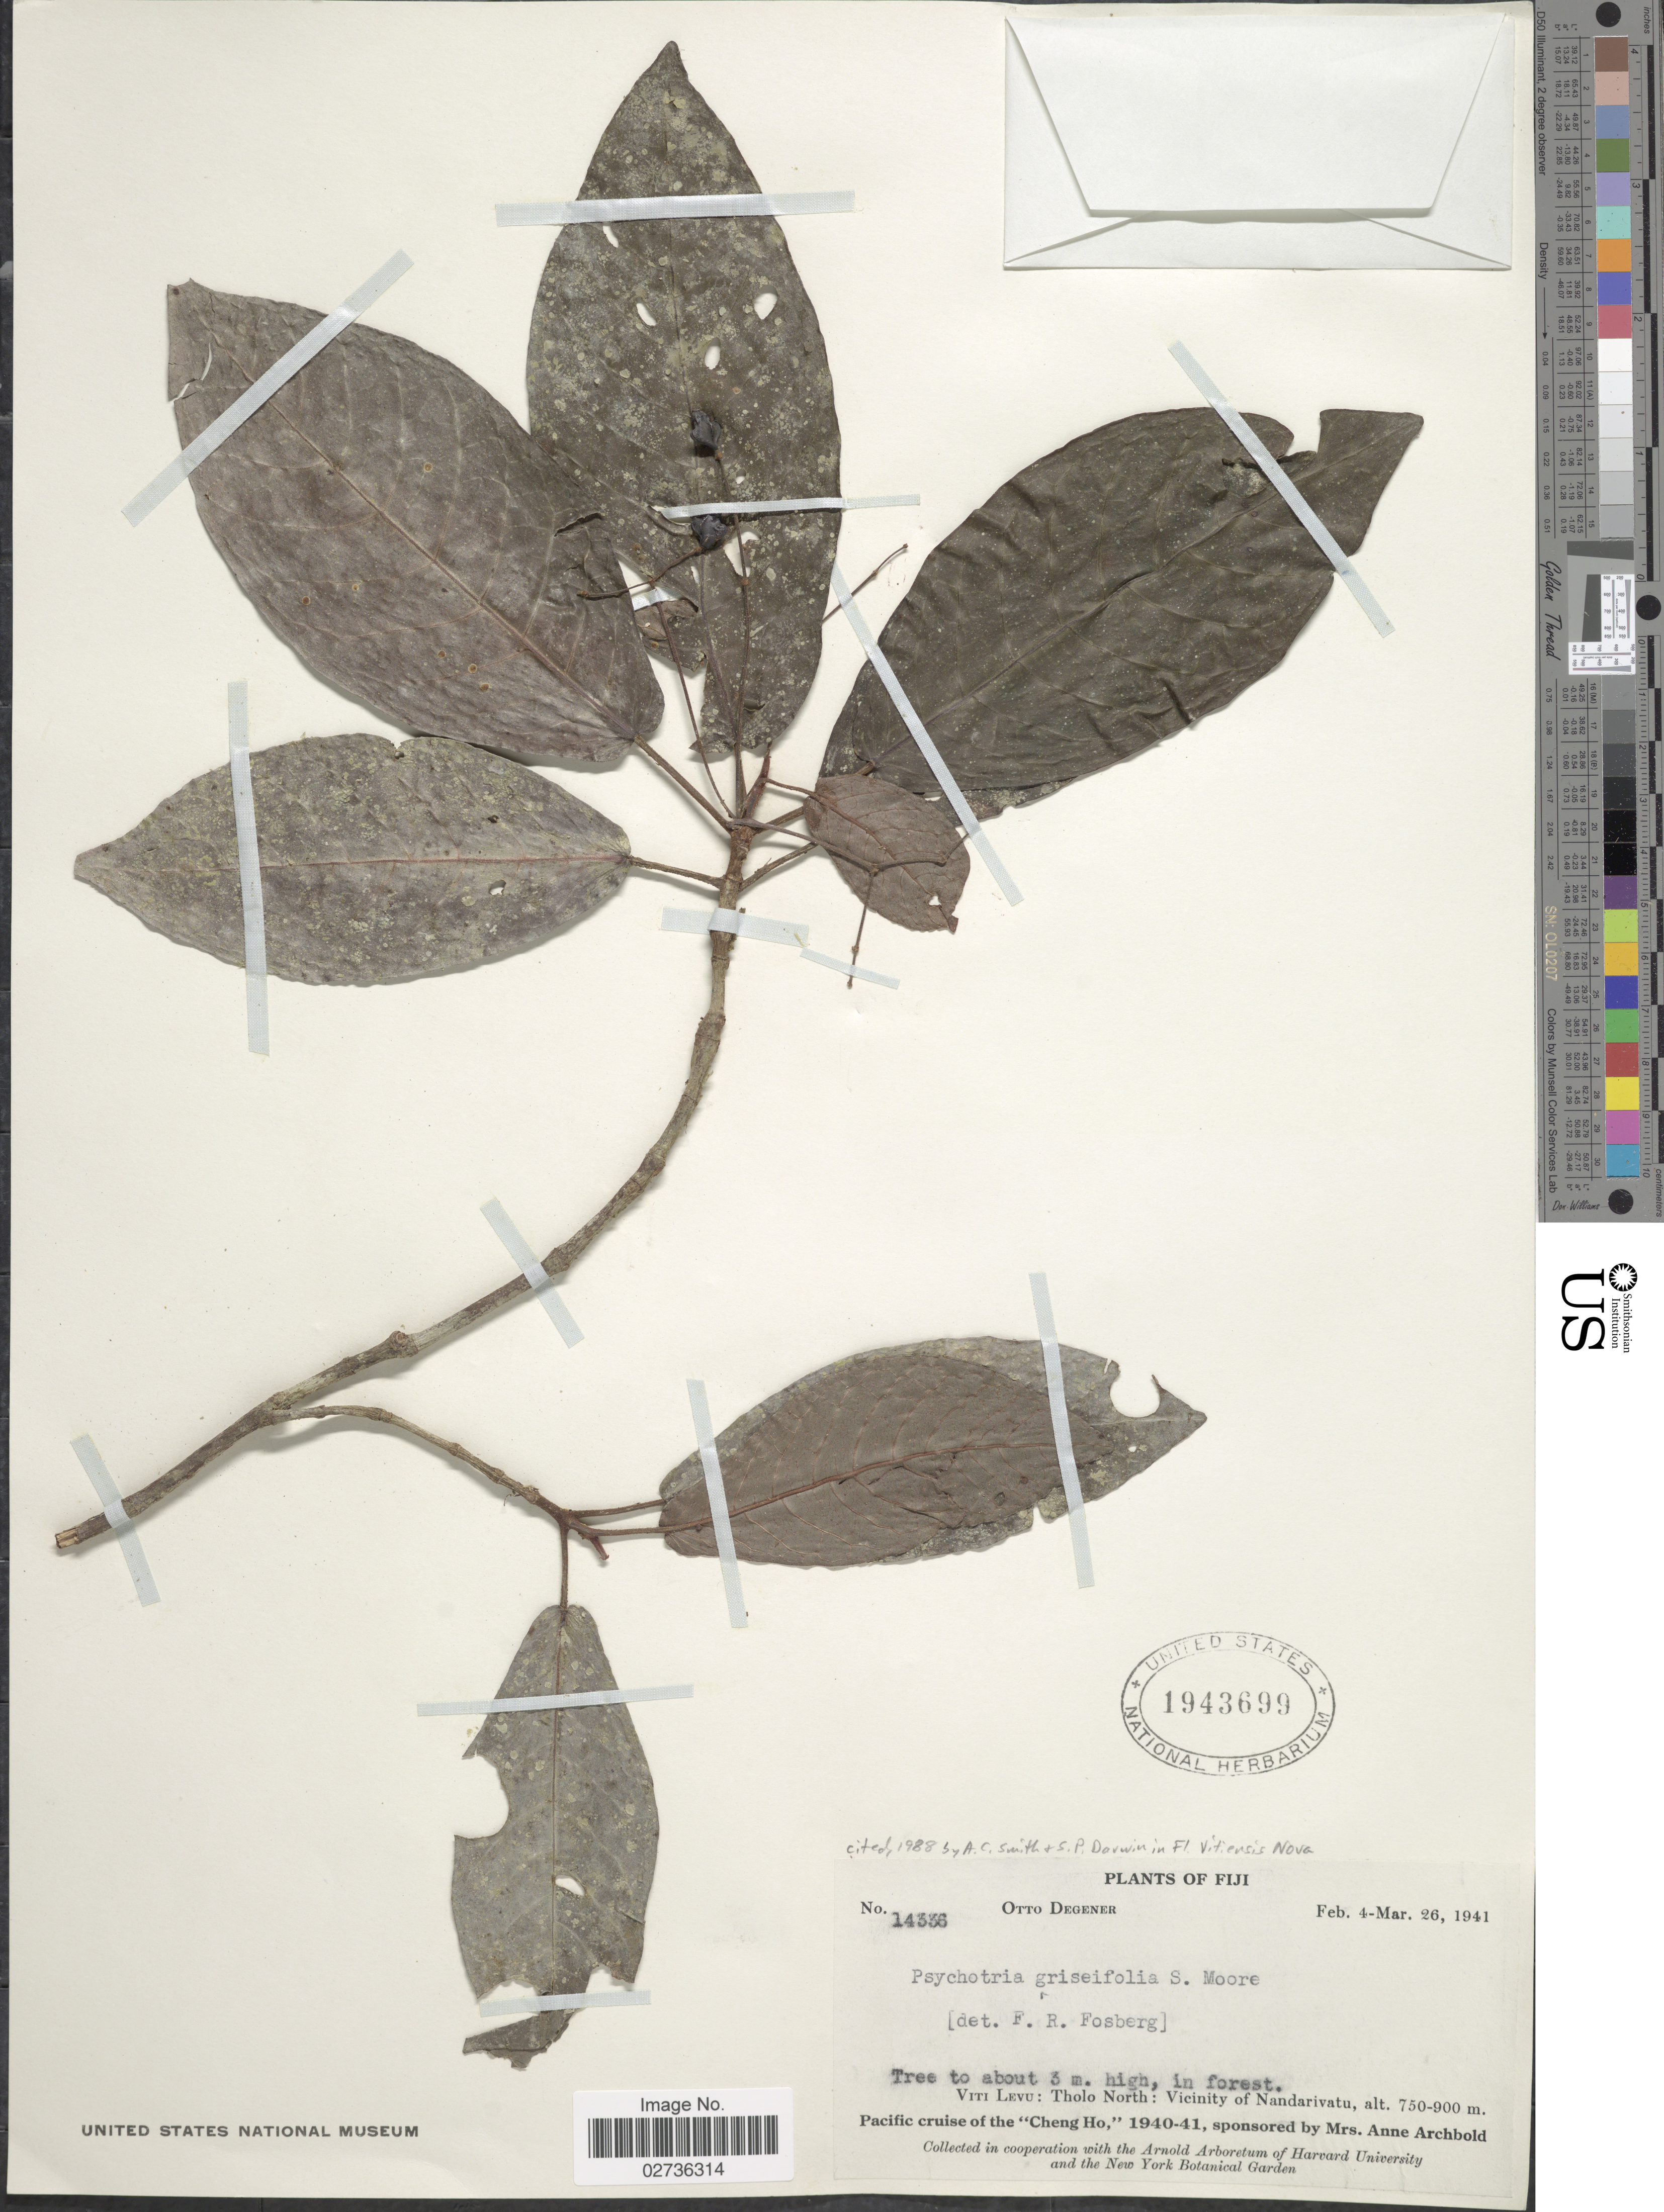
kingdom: Plantae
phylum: Tracheophyta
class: Magnoliopsida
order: Gentianales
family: Rubiaceae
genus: Psychotria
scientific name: Psychotria griseifolia var. griseifolia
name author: S. Moore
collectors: O. Degener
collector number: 14336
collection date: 1941-02-04/1941-03-26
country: Fiji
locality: In forest. Viti Levu: Tholo North: Vicinity of Nandarivatu.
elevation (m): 750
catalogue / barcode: US 1943699